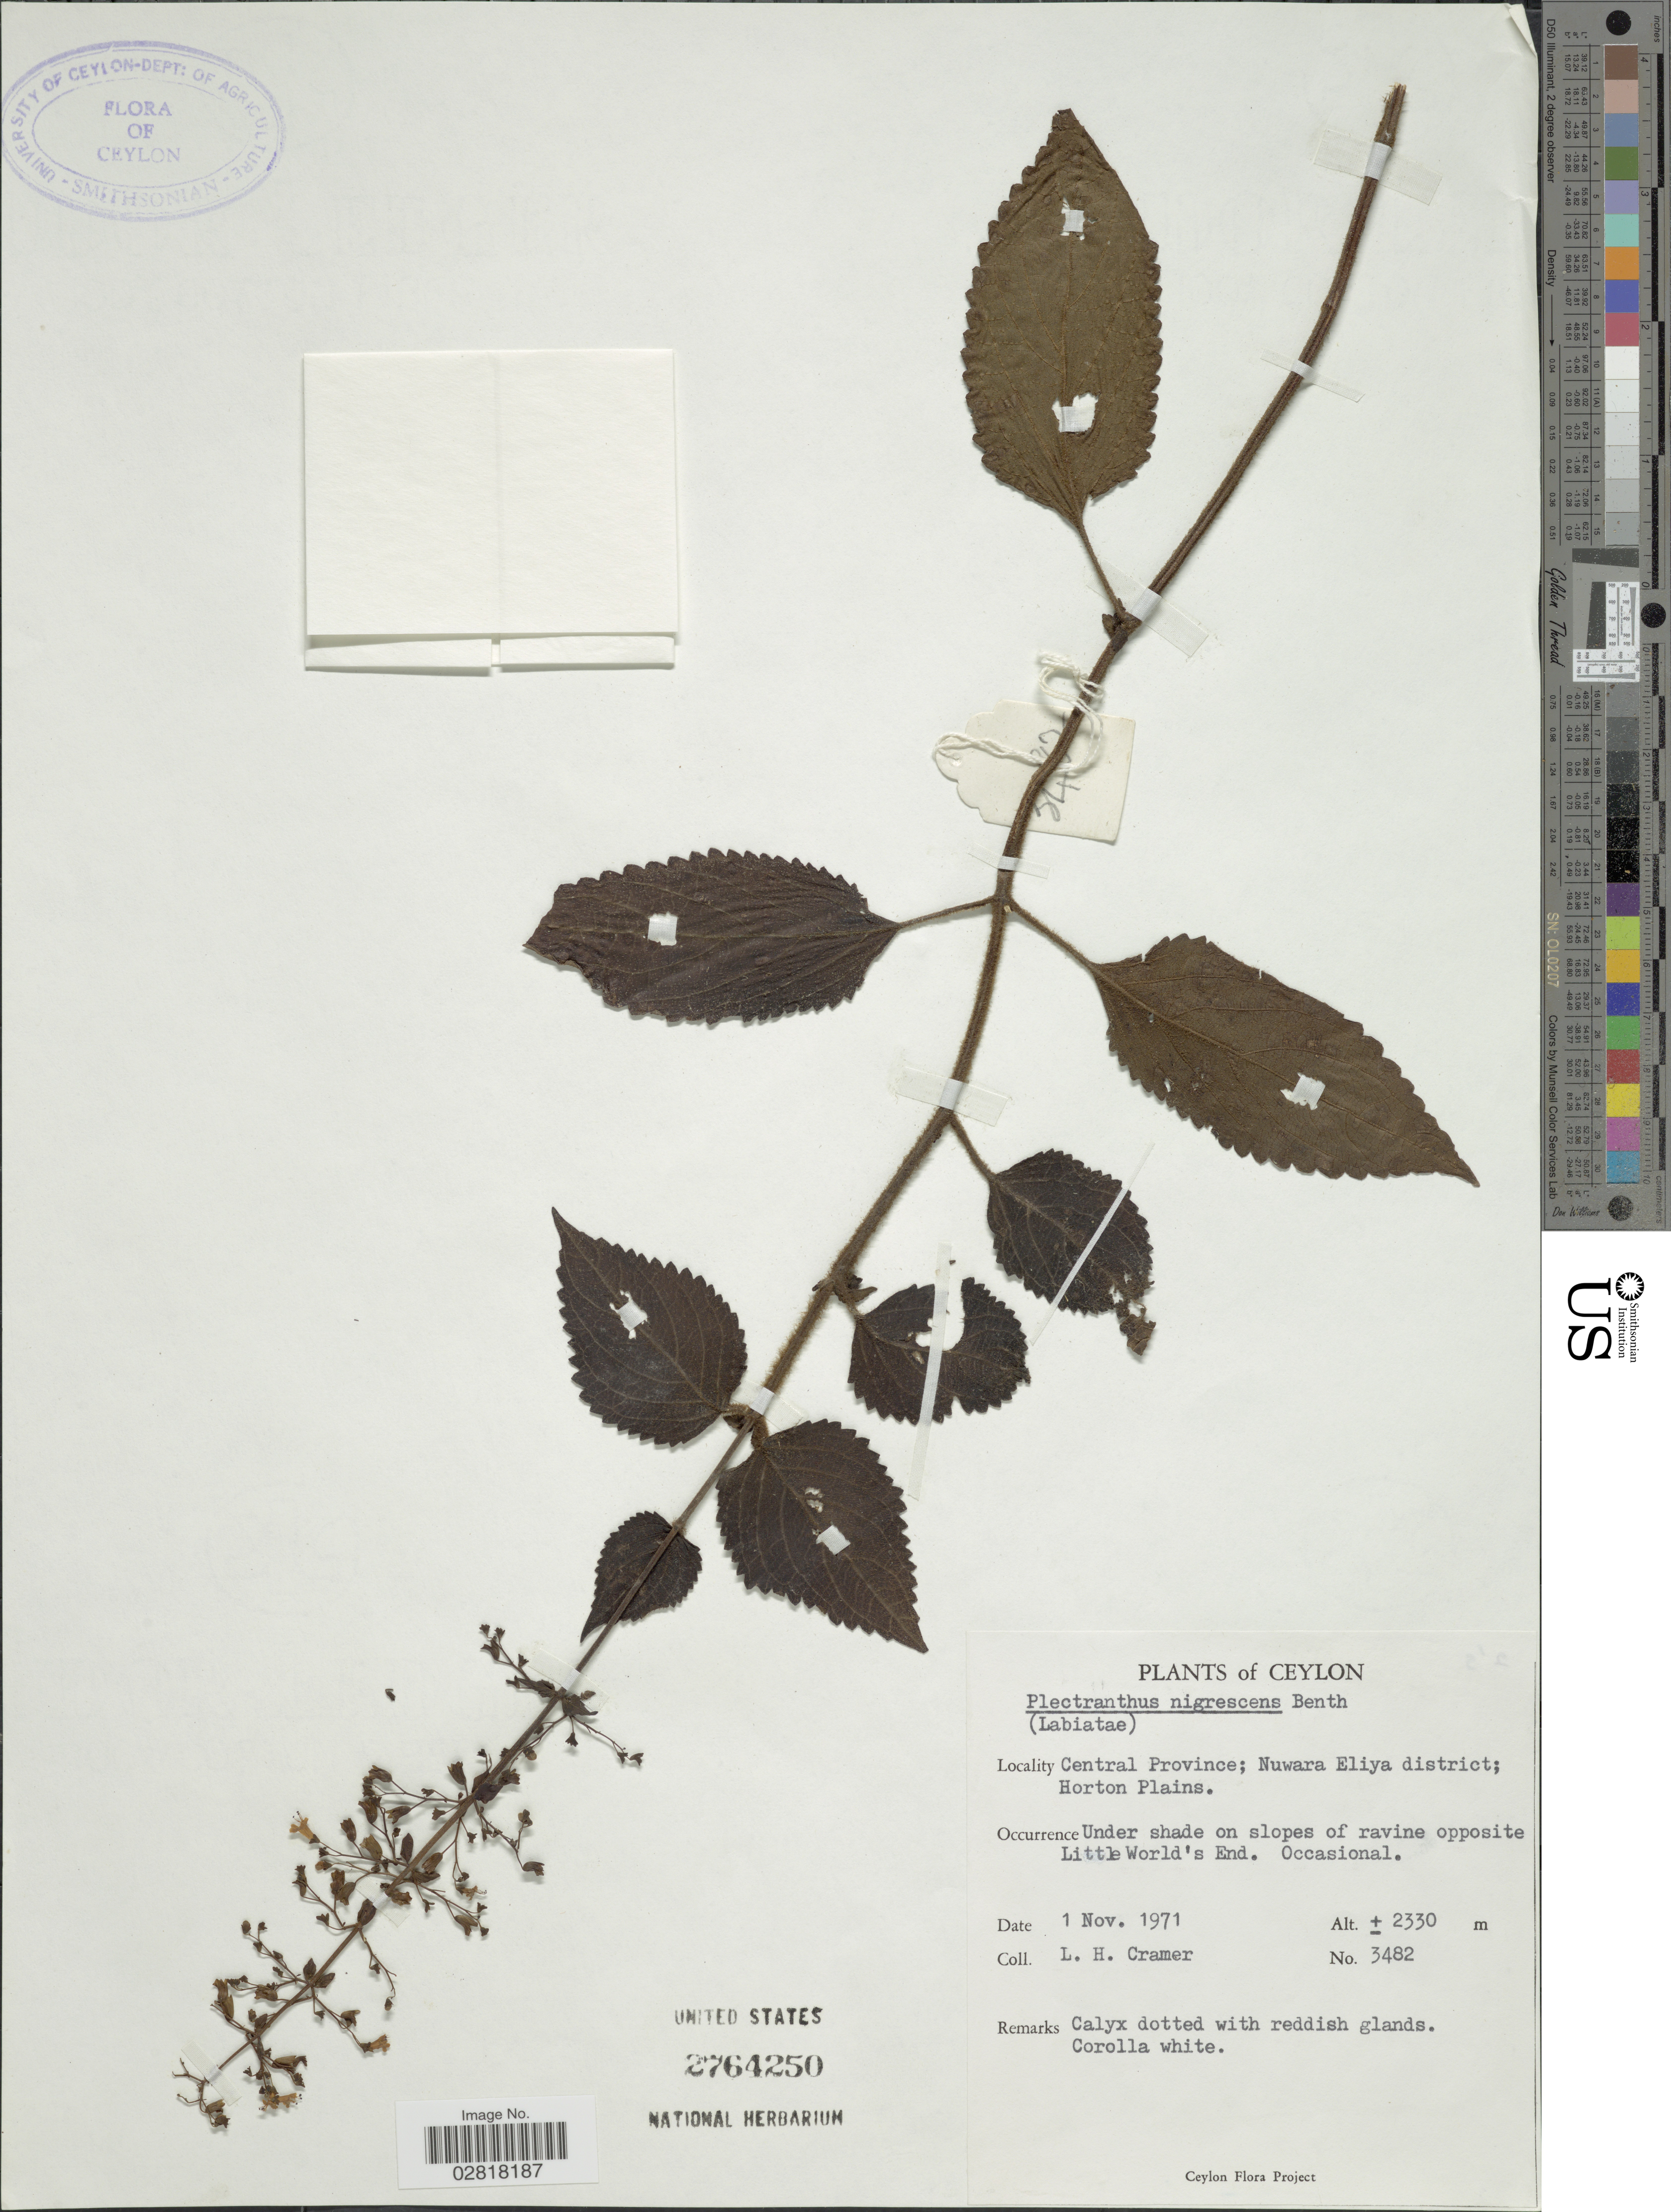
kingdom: Plantae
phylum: Tracheophyta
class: Magnoliopsida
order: Lamiales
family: Lamiaceae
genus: Plectranthus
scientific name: Plectranthus nigrescens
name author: Benth.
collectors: L. H. Cramer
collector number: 3482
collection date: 1971-11-01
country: Sri Lanka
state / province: Central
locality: Ceylon, Nuwara Eliya district; Horton Plains, on slopes of ravine opposite Little World's End.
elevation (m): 2330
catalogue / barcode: US 2764250